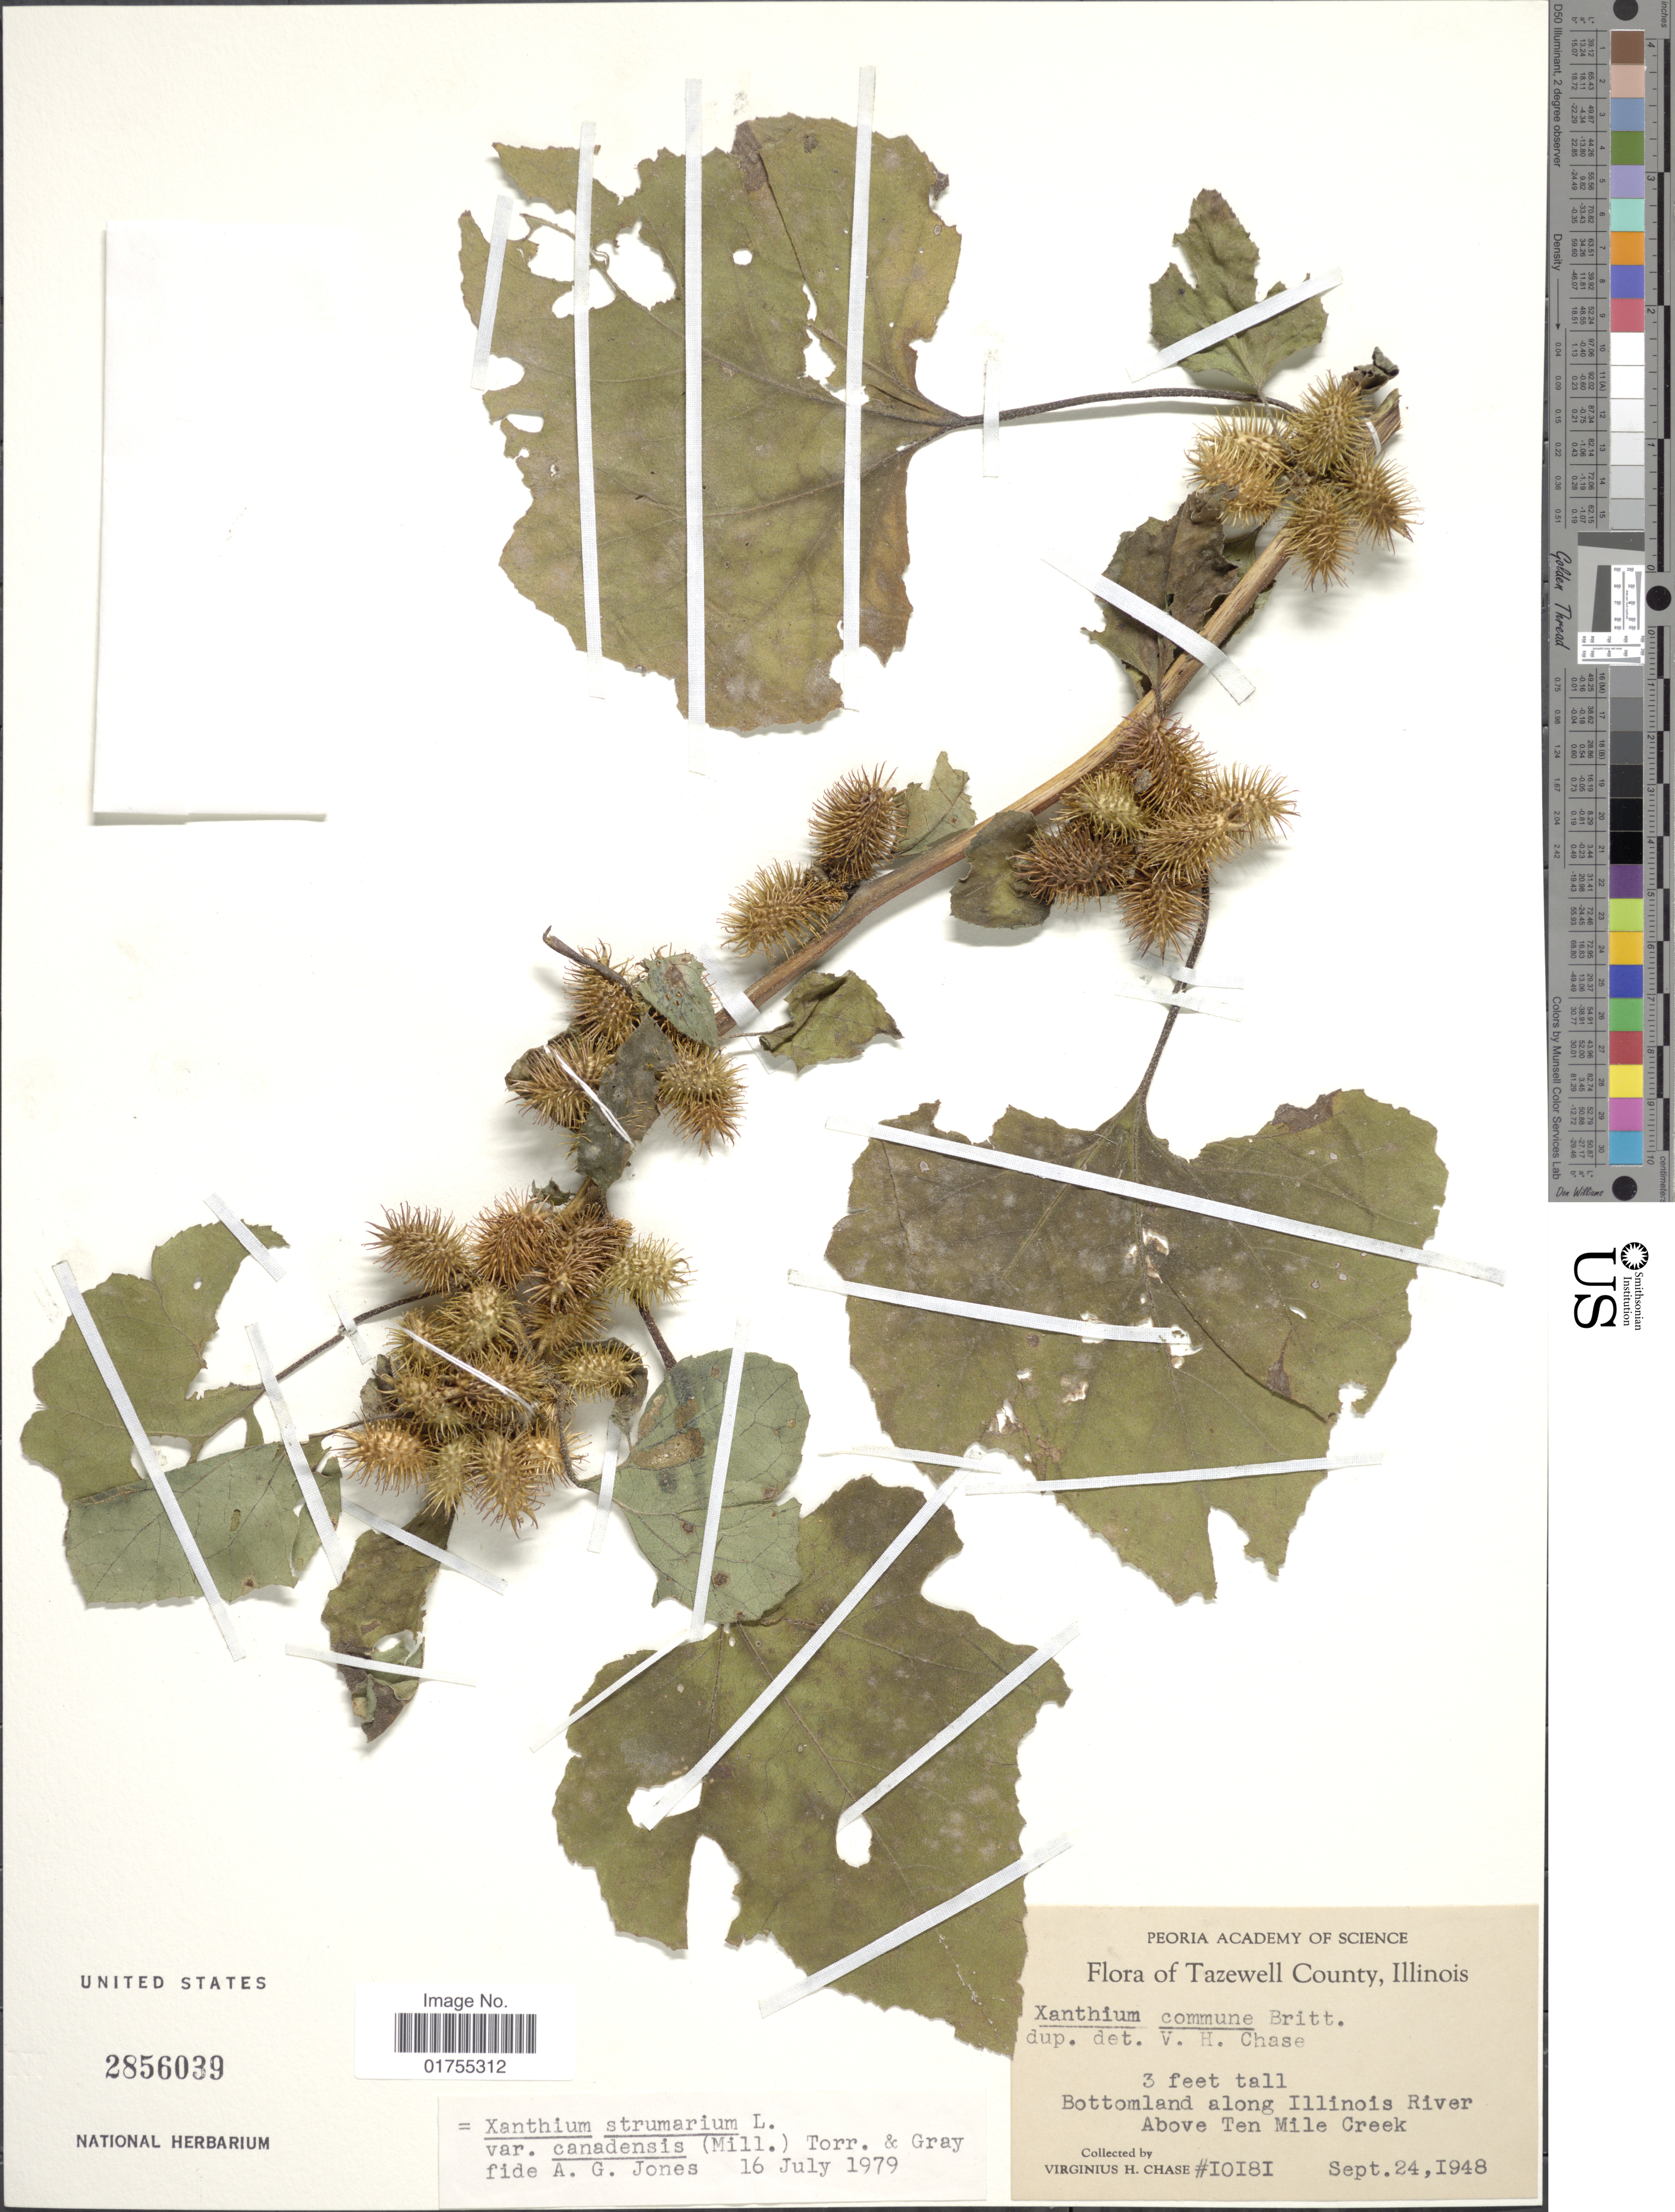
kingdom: Plantae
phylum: Tracheophyta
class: Magnoliopsida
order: Asterales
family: Asteraceae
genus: Xanthium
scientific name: Xanthium strumarium var. canadense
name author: (Mill.) Torr. & A. Gray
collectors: V. H. Chase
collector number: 10181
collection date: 1948-09-24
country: United States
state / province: Illinois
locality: Tazewell County, Bottomland along Illinois River, Above Ten Mile Creek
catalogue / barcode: US 2856039